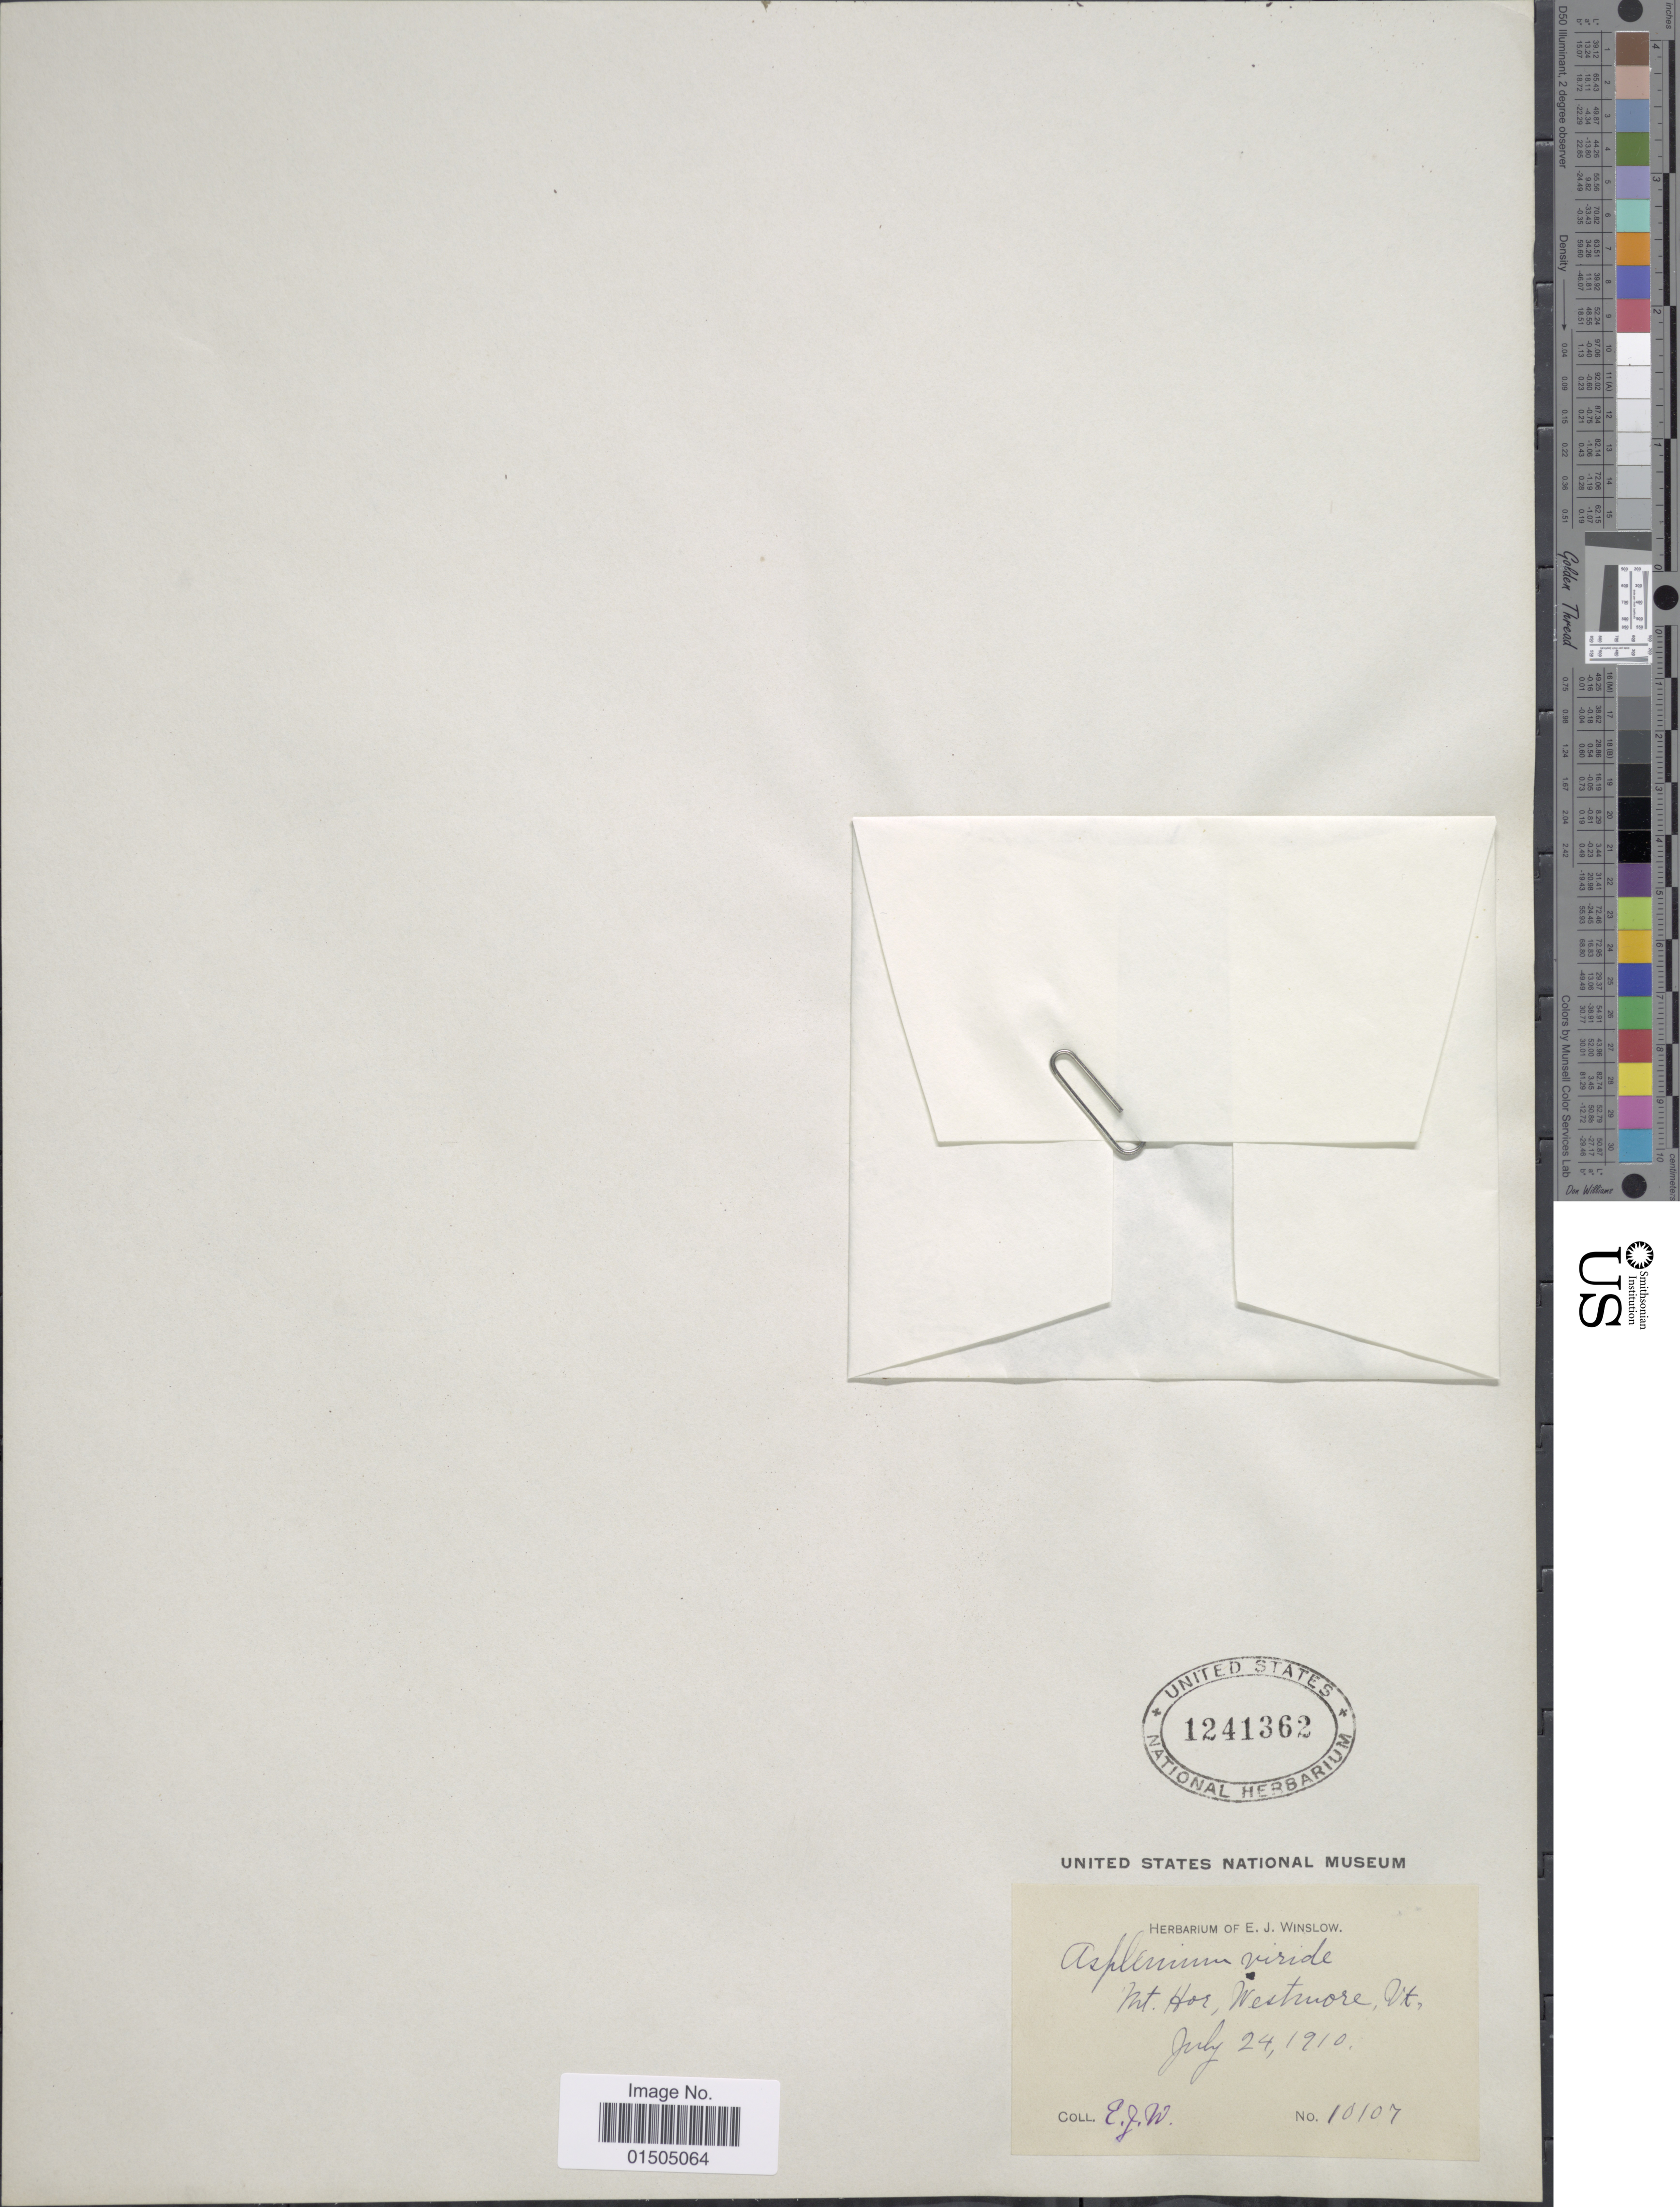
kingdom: Plantae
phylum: Tracheophyta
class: Polypodiopsida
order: Polypodiales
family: Aspleniaceae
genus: Asplenium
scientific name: Asplenium trichomanes-ramosum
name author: L.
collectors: E. Winslow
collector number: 10107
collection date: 1910-07-24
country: United States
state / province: Vermont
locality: Mt. Hor, Westmore.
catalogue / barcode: US 1241362